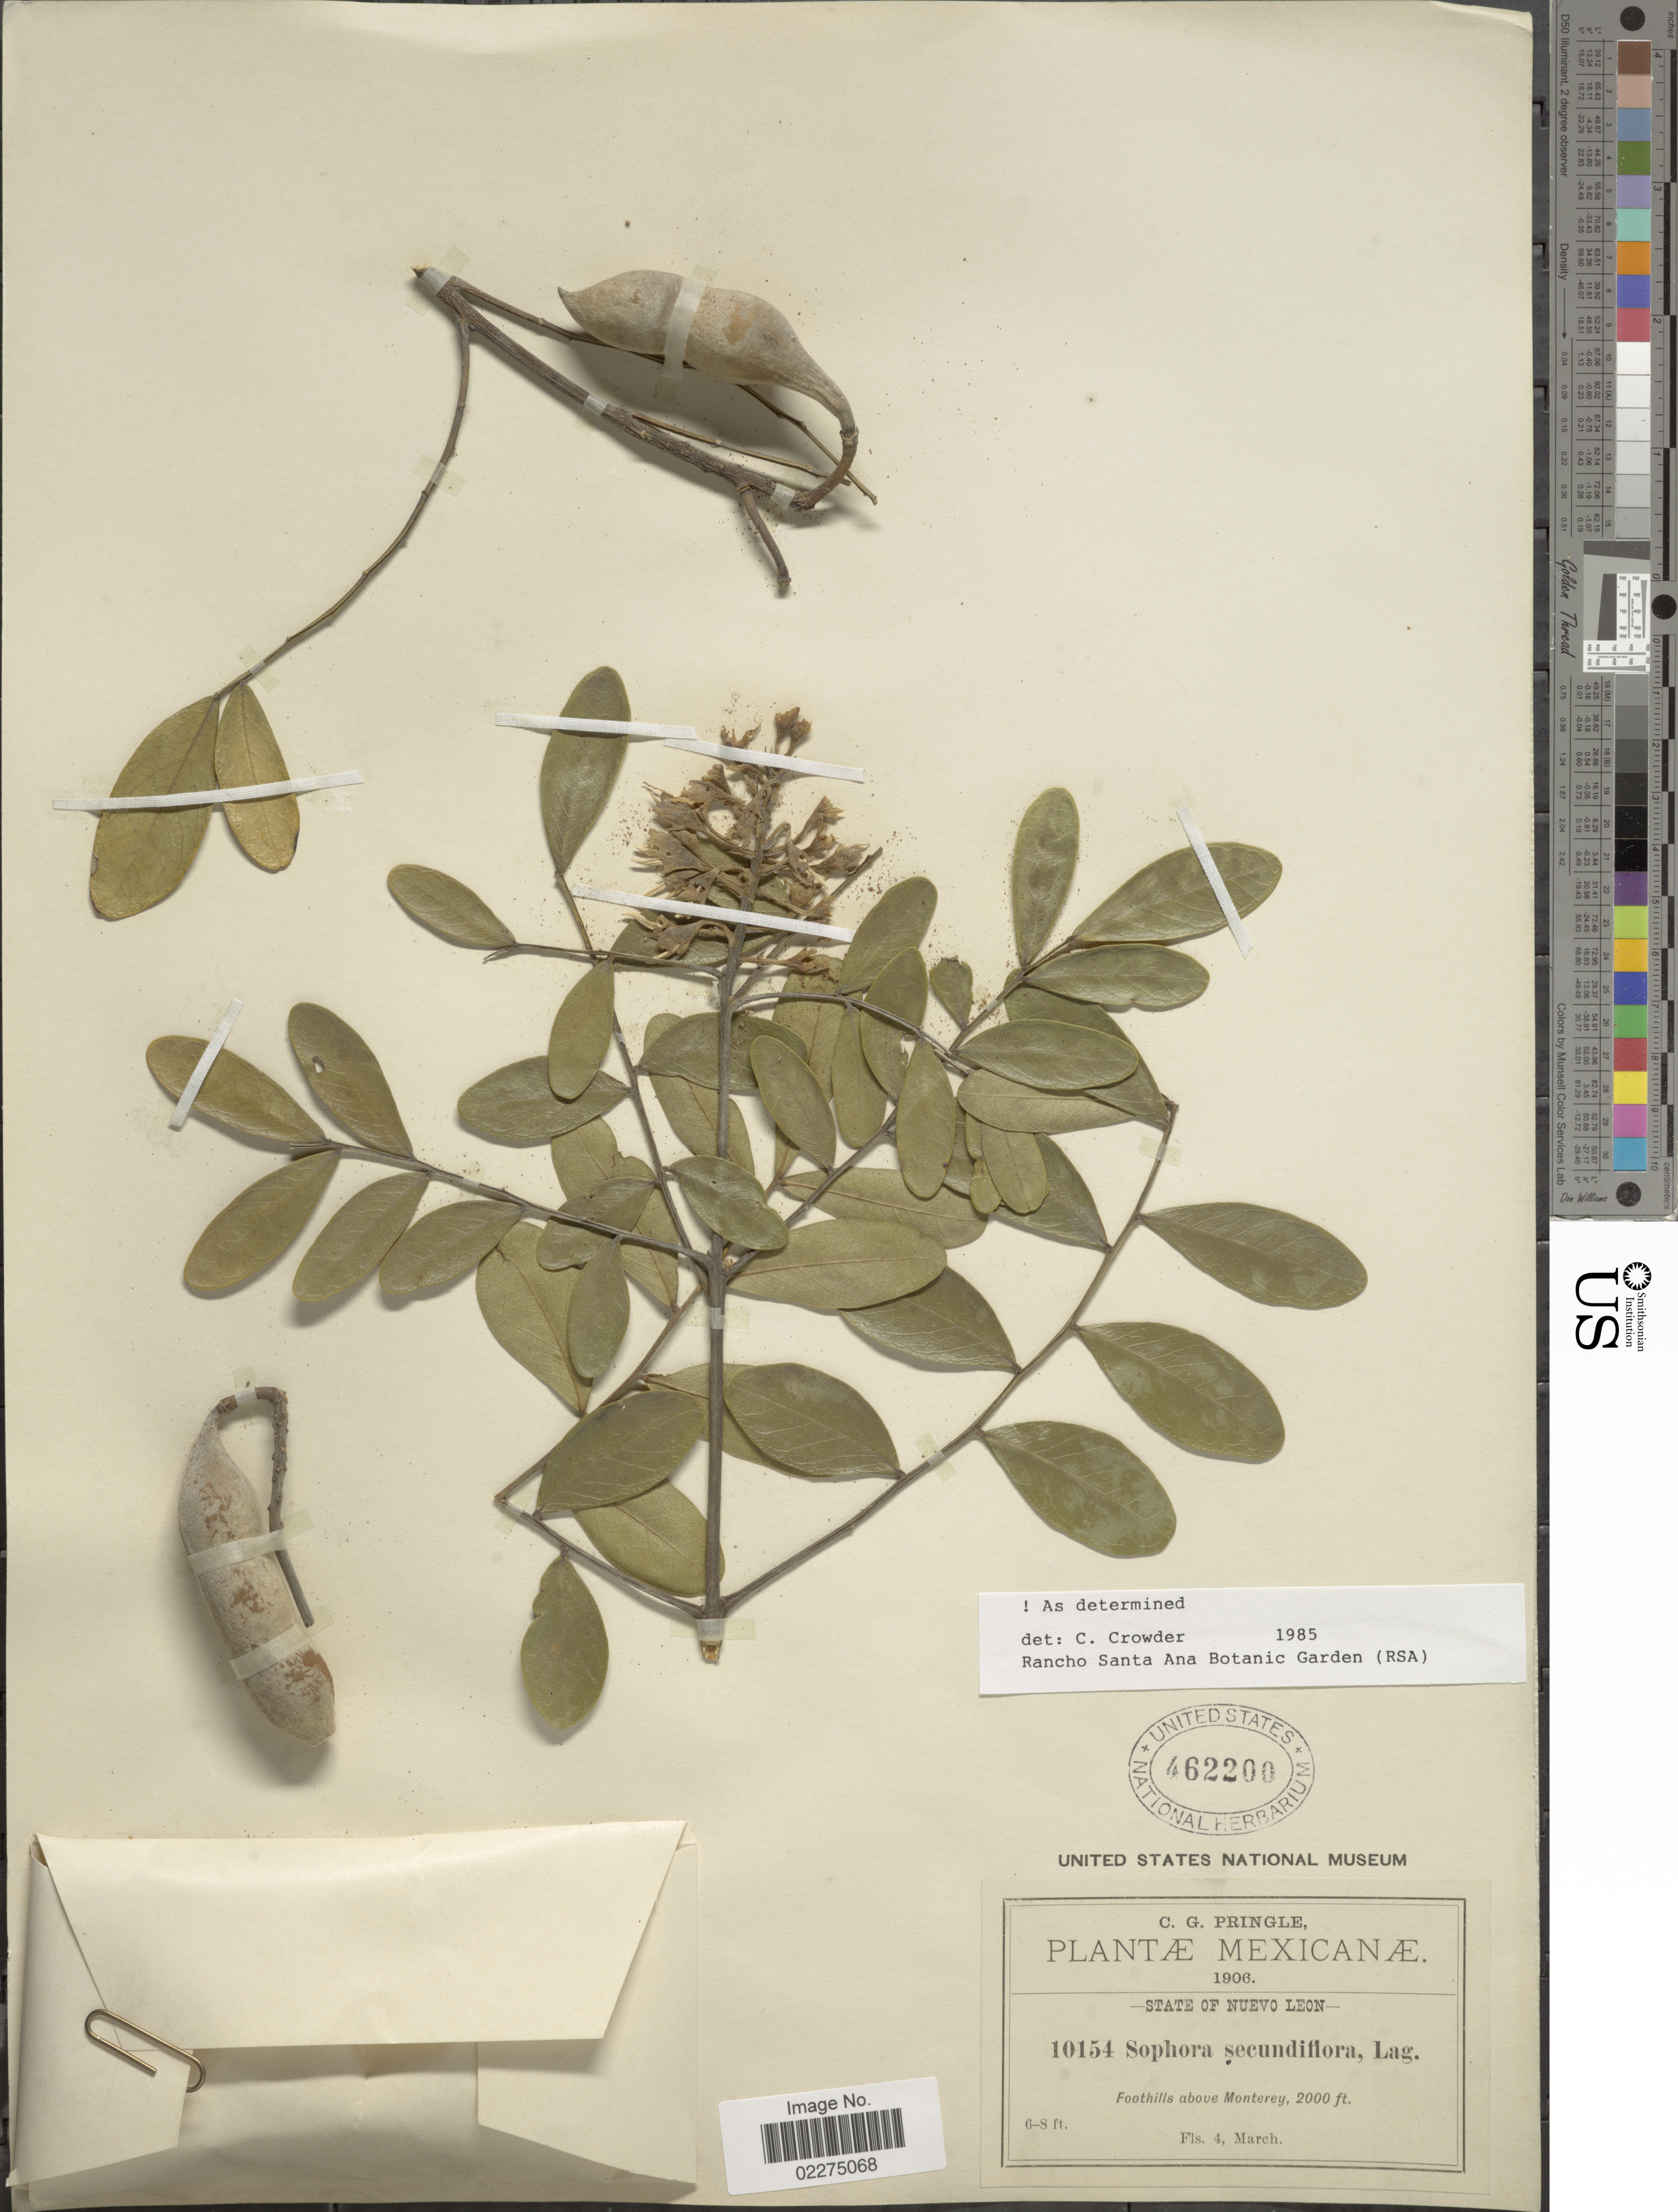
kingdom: Plantae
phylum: Tracheophyta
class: Magnoliopsida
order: Fabales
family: Fabaceae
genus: Dermatophyllum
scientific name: Dermatophyllum secundiflorum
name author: (Ortega) Gandhi & Reveal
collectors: C. G. Pringle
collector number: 10154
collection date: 1906-03-04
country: Mexico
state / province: Nuevo León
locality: Foothills above Monterey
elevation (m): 610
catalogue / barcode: US 462200